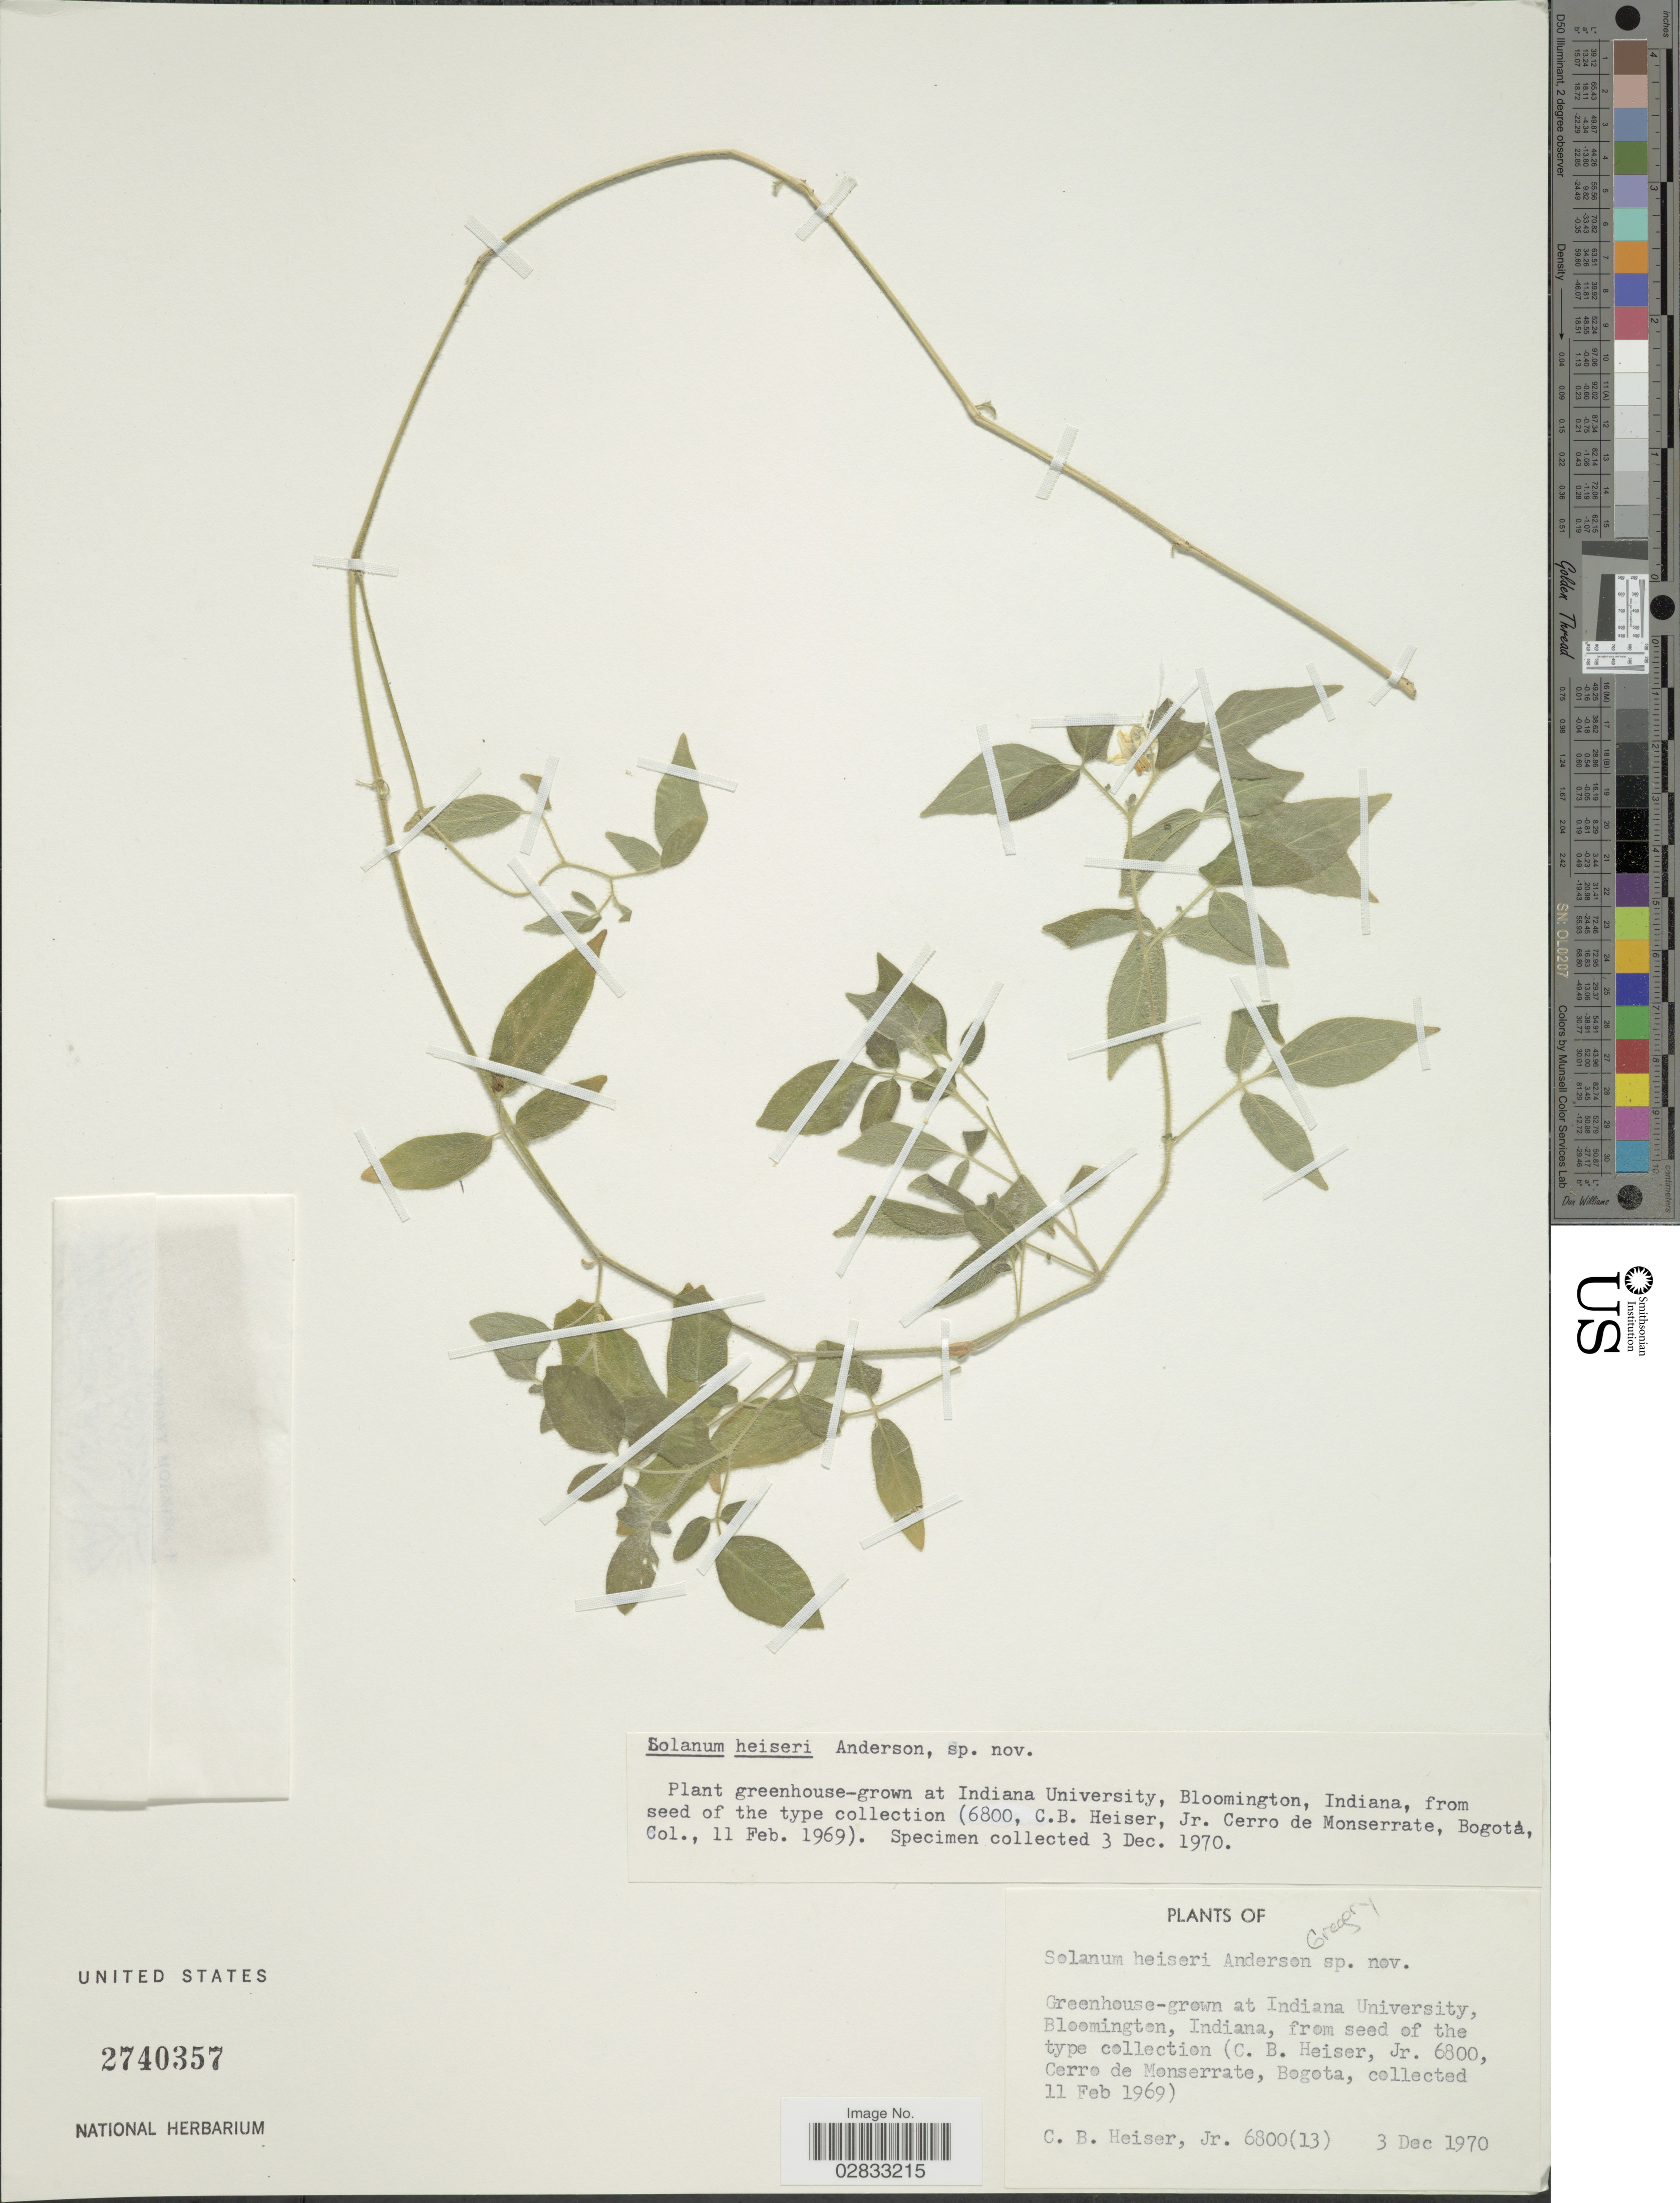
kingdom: Plantae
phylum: Tracheophyta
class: Magnoliopsida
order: Solanales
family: Solanaceae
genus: Solanum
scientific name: Solanum heiseri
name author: G.J. Anderson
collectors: C. B. Heiser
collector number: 6800(13)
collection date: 1970-12-03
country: United States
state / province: Indiana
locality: Greenhouse-grown at Indiana University, Bloomington.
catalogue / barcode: US 2740357